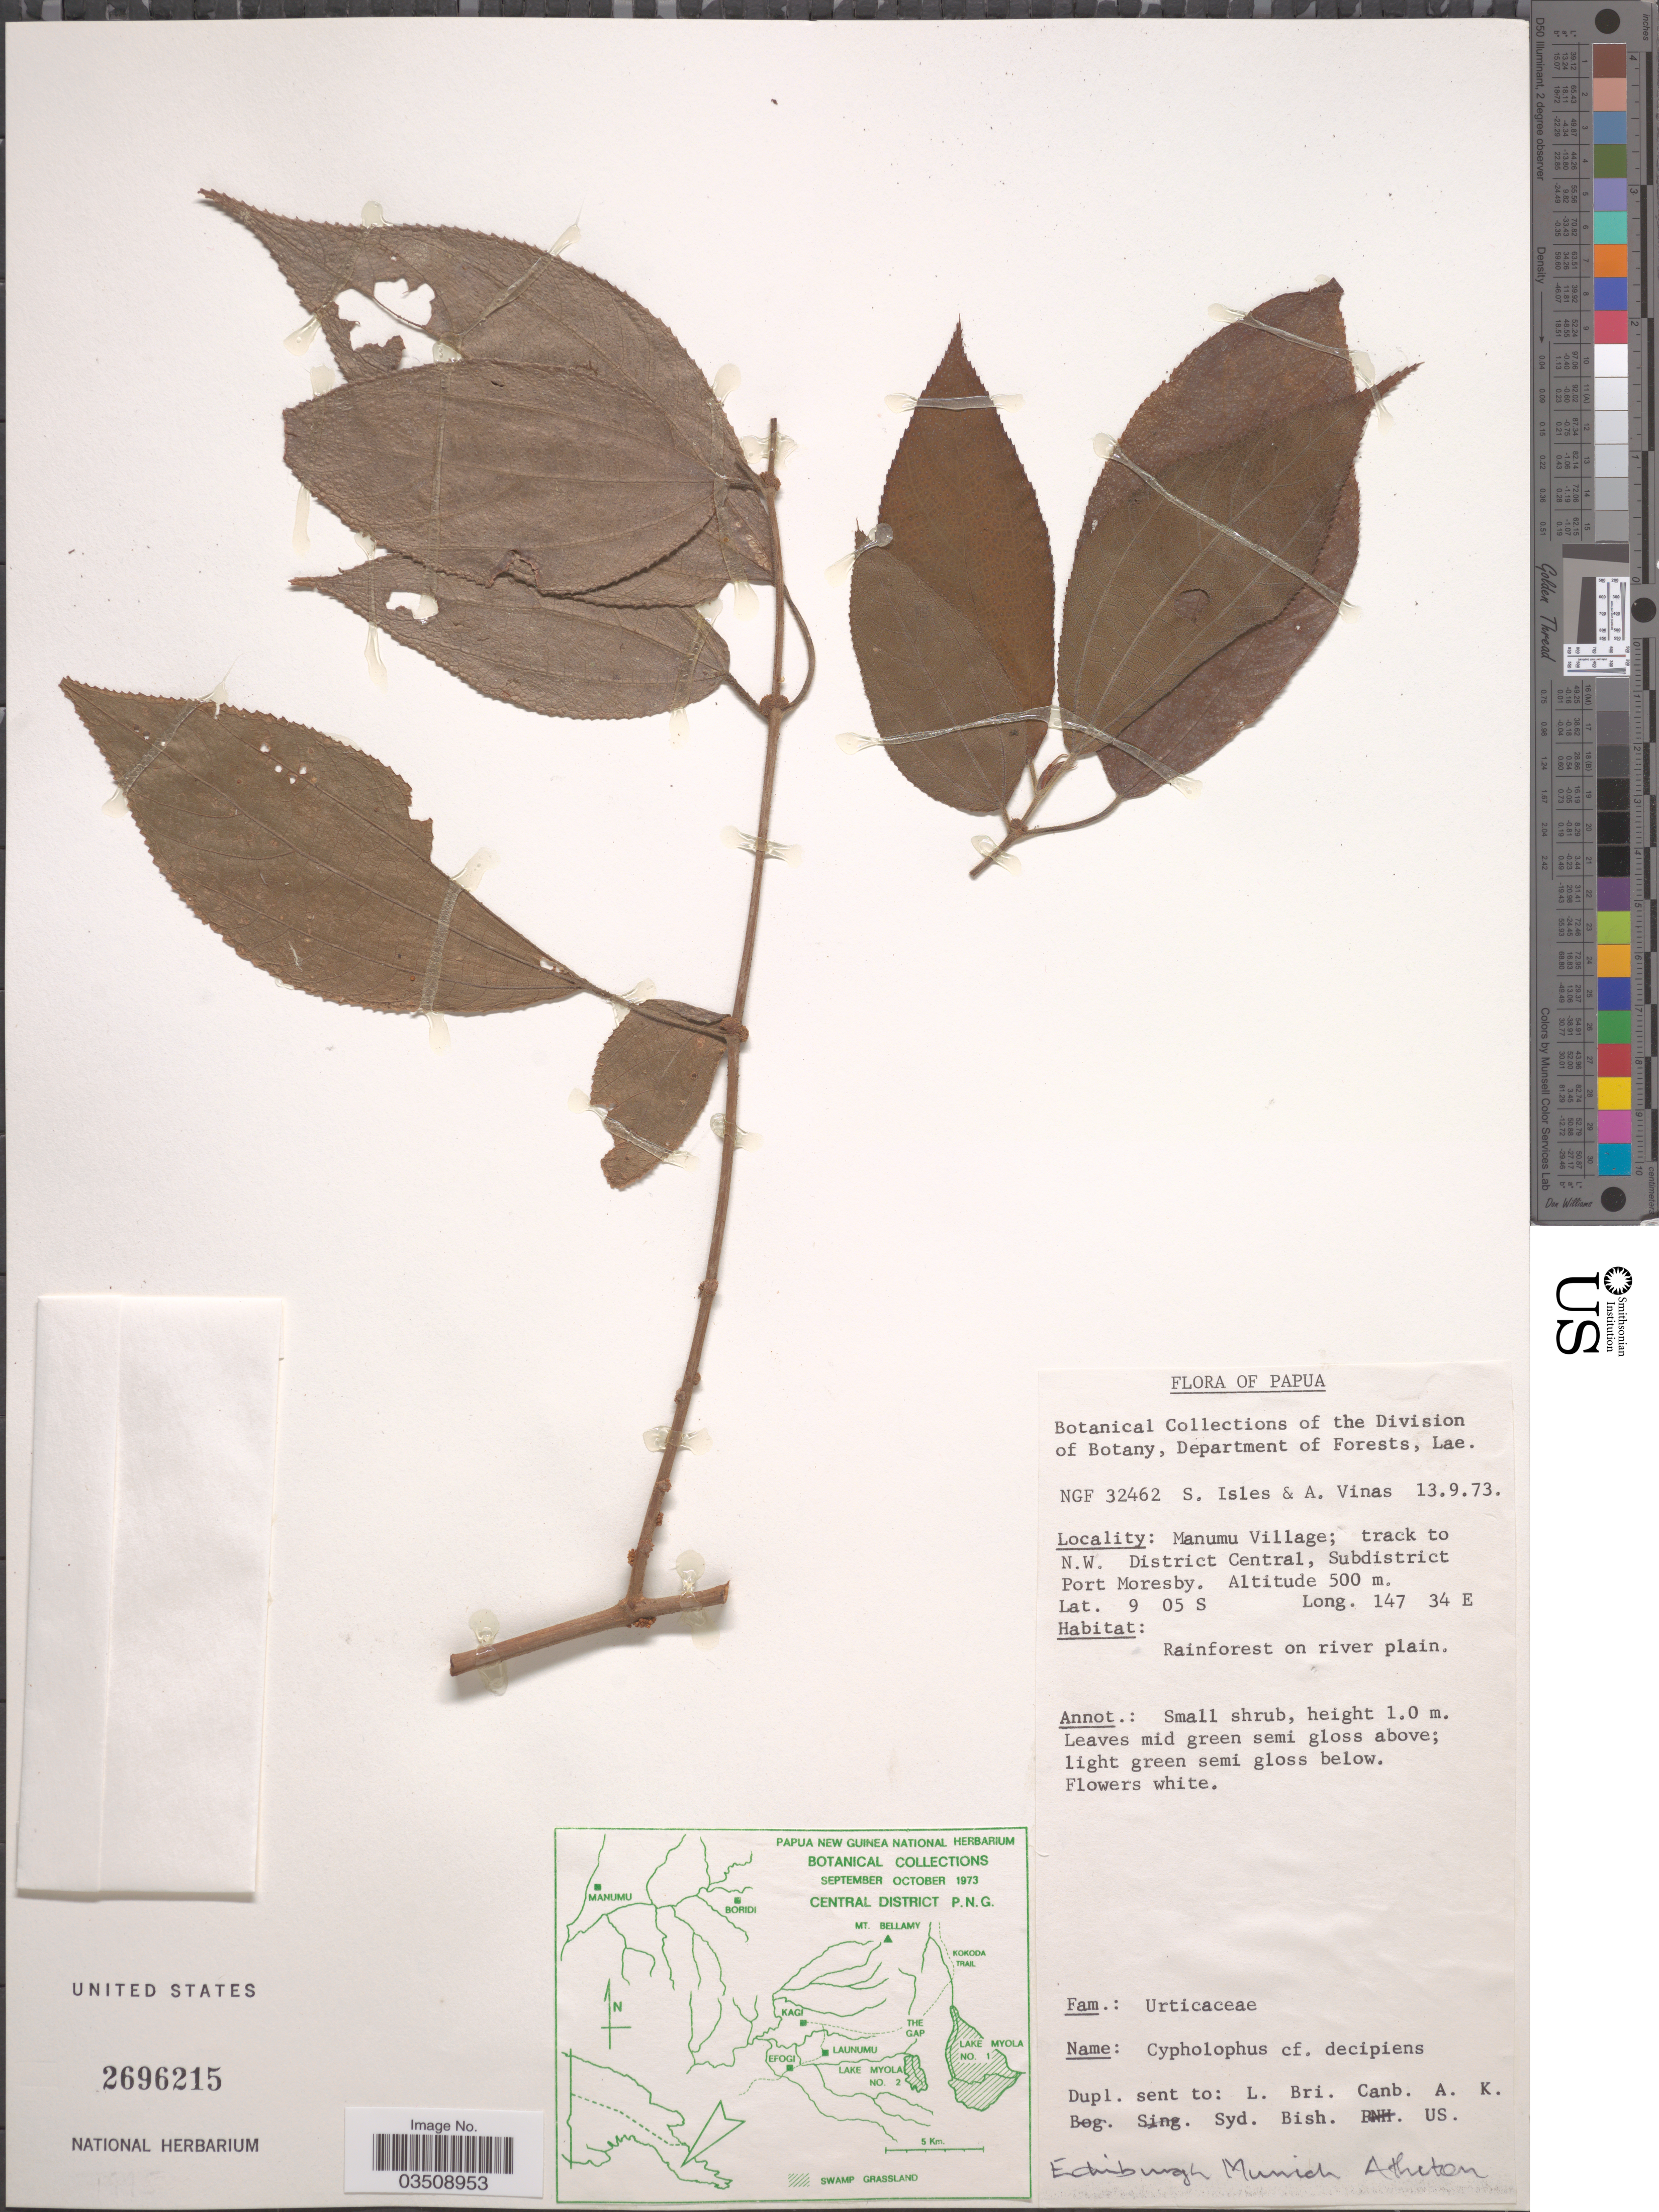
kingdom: Plantae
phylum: Tracheophyta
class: Magnoliopsida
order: Rosales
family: Urticaceae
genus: Cypholophus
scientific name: Cypholophus decipiens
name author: H.J.P. Winkl.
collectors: S. Isles & A. Vinas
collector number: NGF 32462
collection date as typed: Transcribed d/m/y: 13/9/73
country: Papua New Guinea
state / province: Central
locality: Papua. Manumu Village; track to N.W. District Central, Subdistrict Port Moresby.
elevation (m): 500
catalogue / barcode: US 2696215